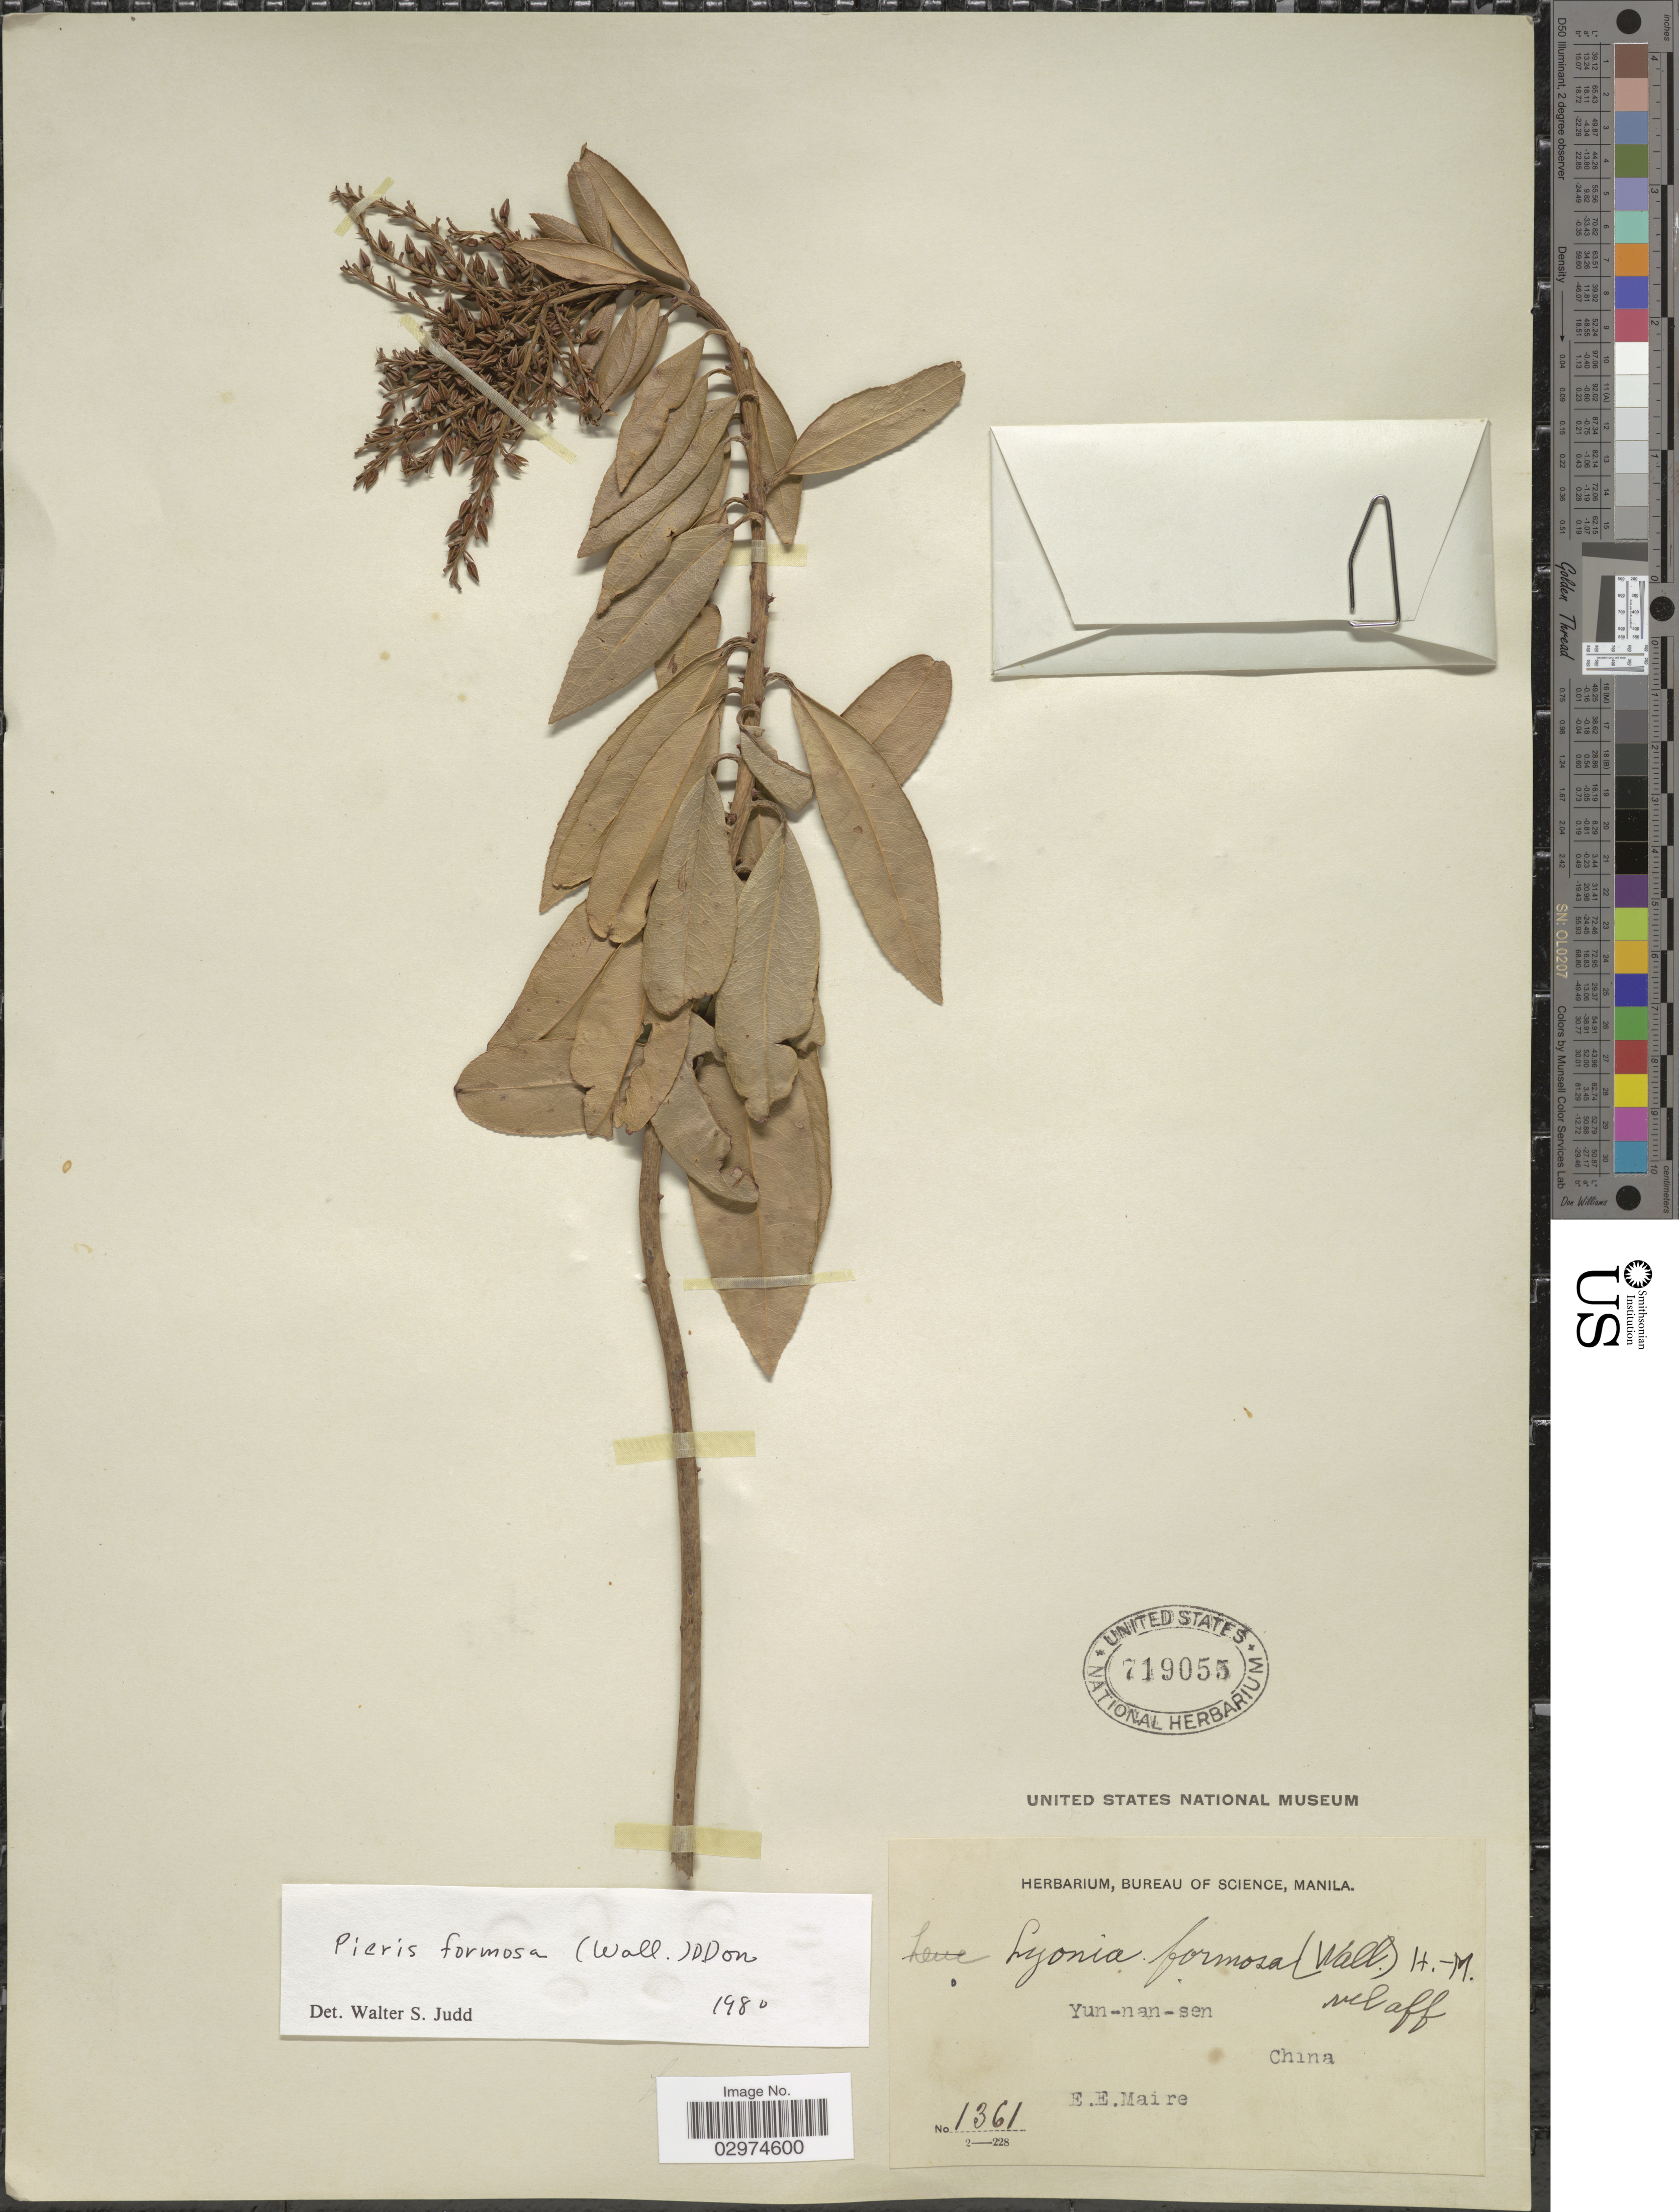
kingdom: Plantae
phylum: Tracheophyta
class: Magnoliopsida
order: Ericales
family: Ericaceae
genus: Pieris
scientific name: Pieris formosa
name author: (Wall.) D. Don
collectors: E. E. Maire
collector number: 1361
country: China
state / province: Yunnan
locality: Yun-nan-sen.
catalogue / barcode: US 719055